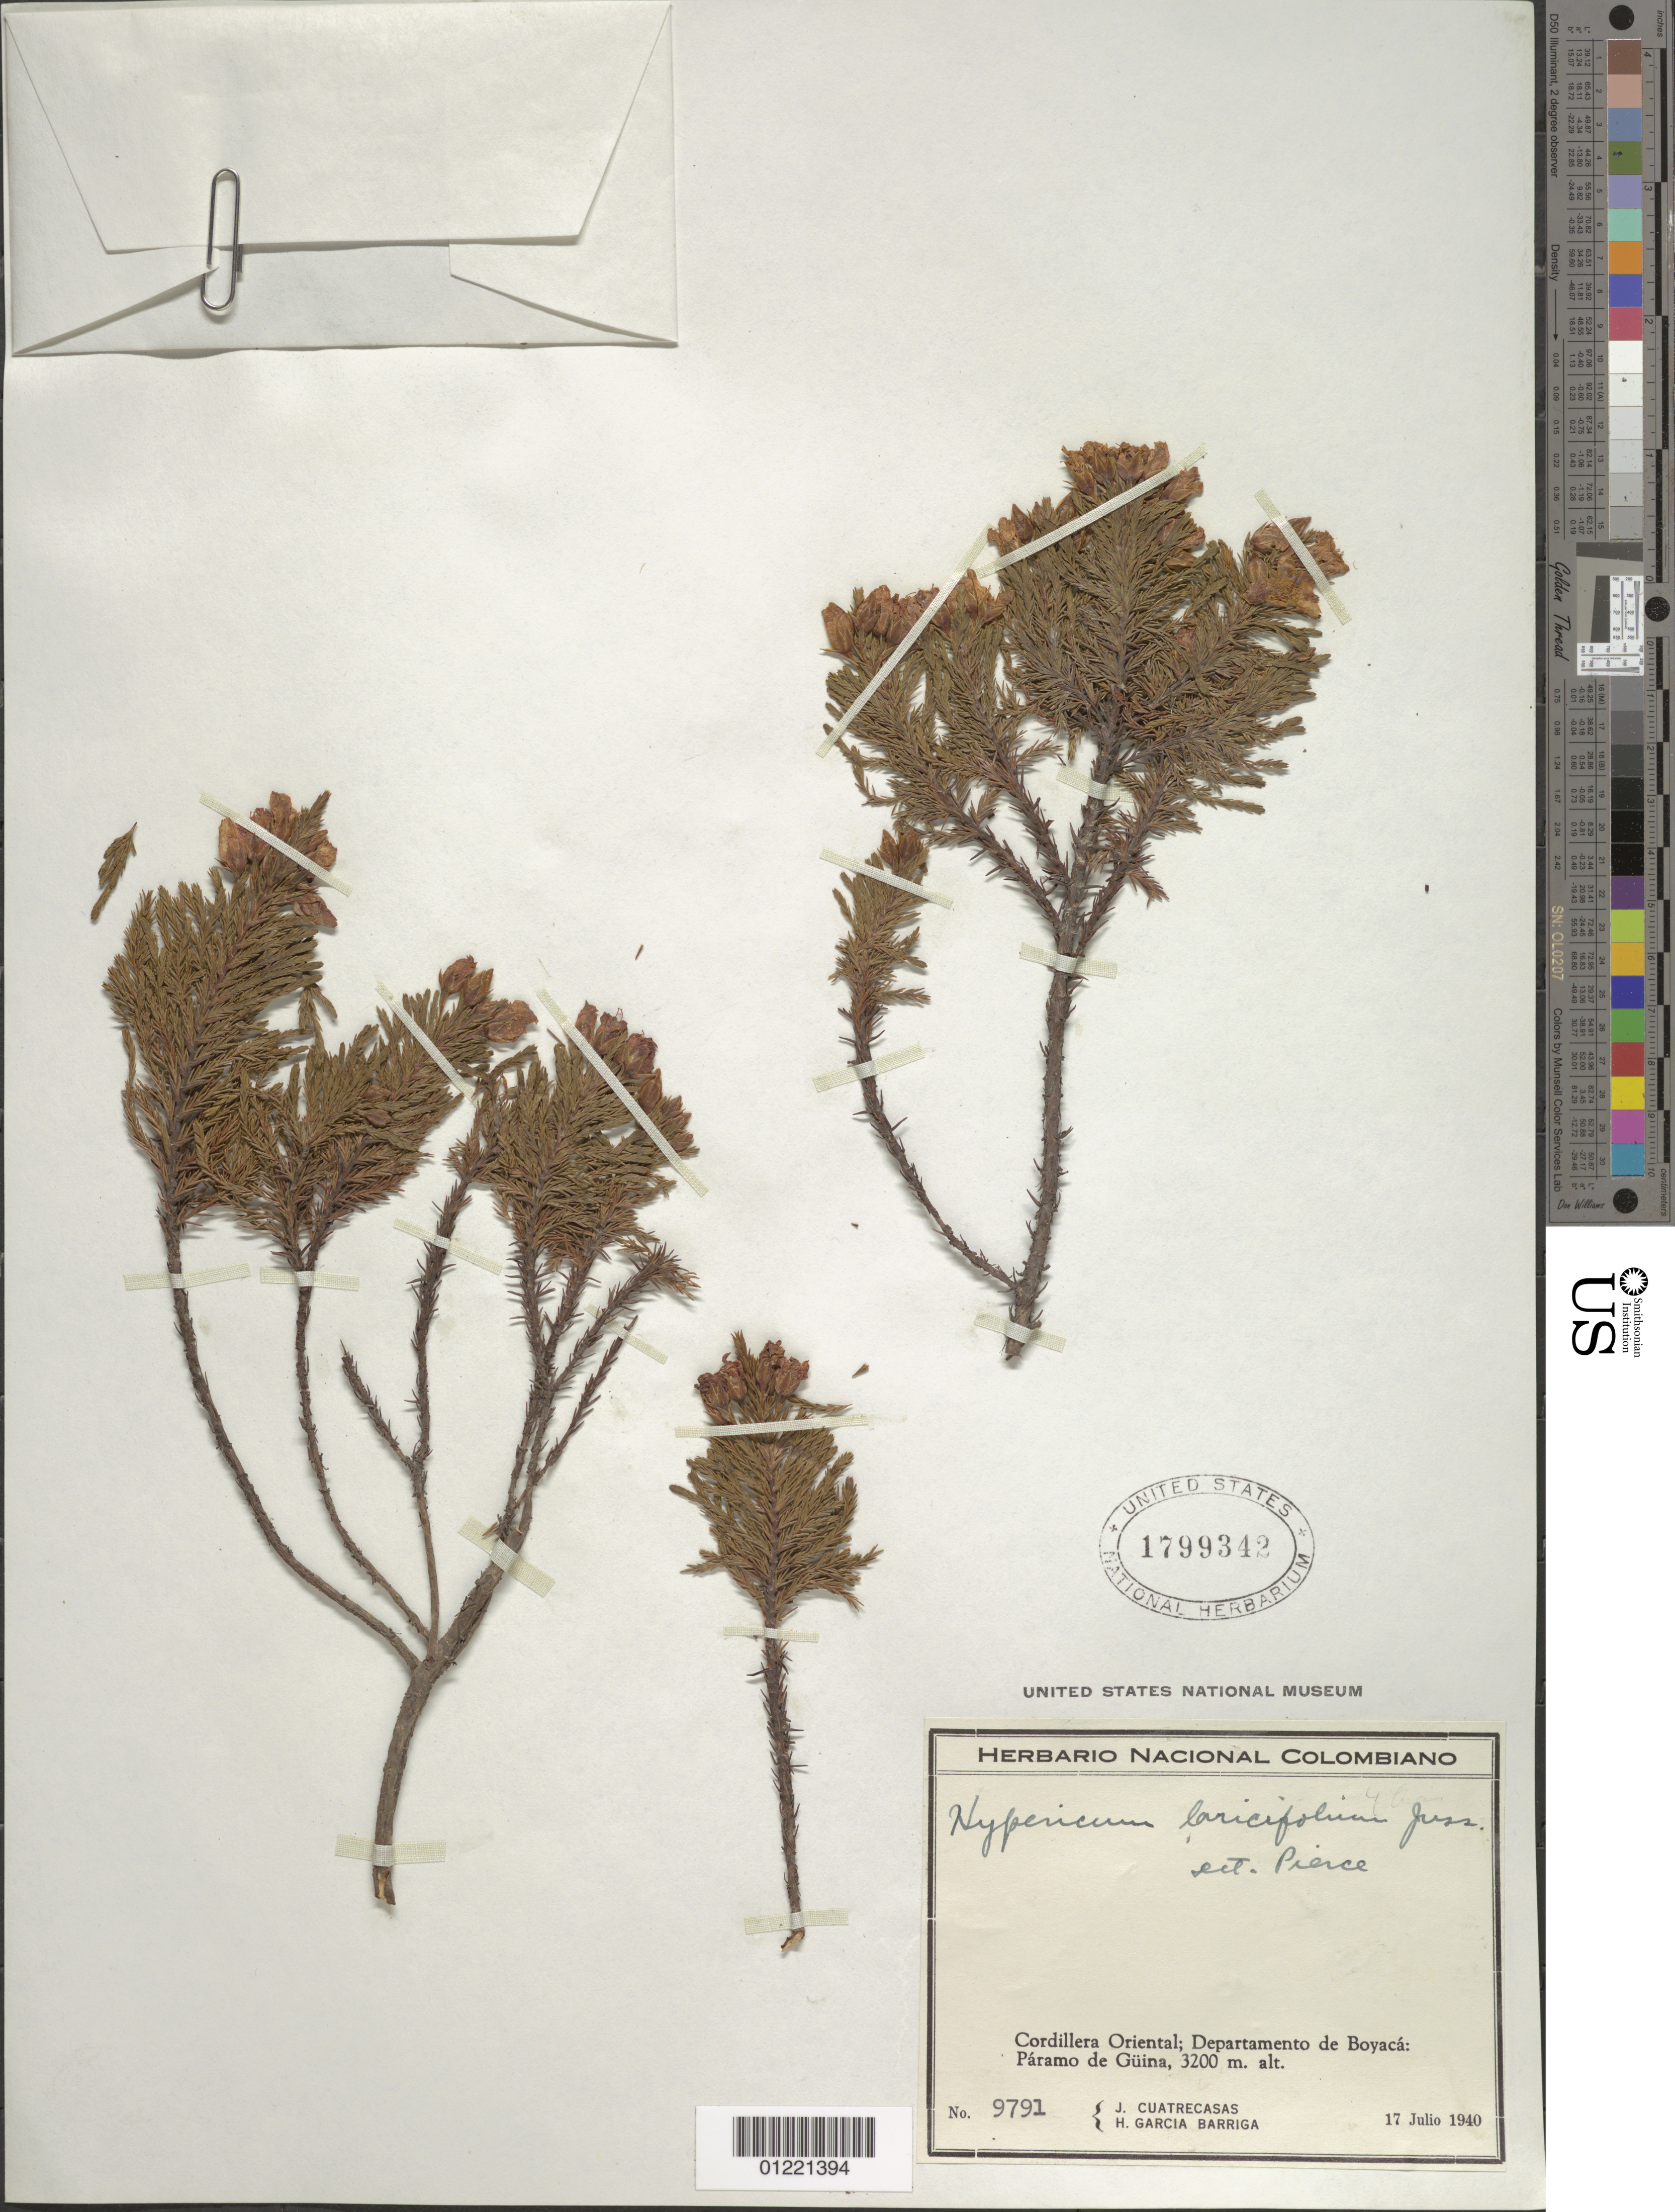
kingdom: Plantae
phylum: Tracheophyta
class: Magnoliopsida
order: Malpighiales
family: Hypericaceae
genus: Hypericum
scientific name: Hypericum laricifolium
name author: Juss.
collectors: J. Cuatrecasas & H. García Barriga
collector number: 9791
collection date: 1940-07-17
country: Colombia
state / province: Boyacá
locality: Paramo de Güina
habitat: paramo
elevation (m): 3200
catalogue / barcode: US 1799342